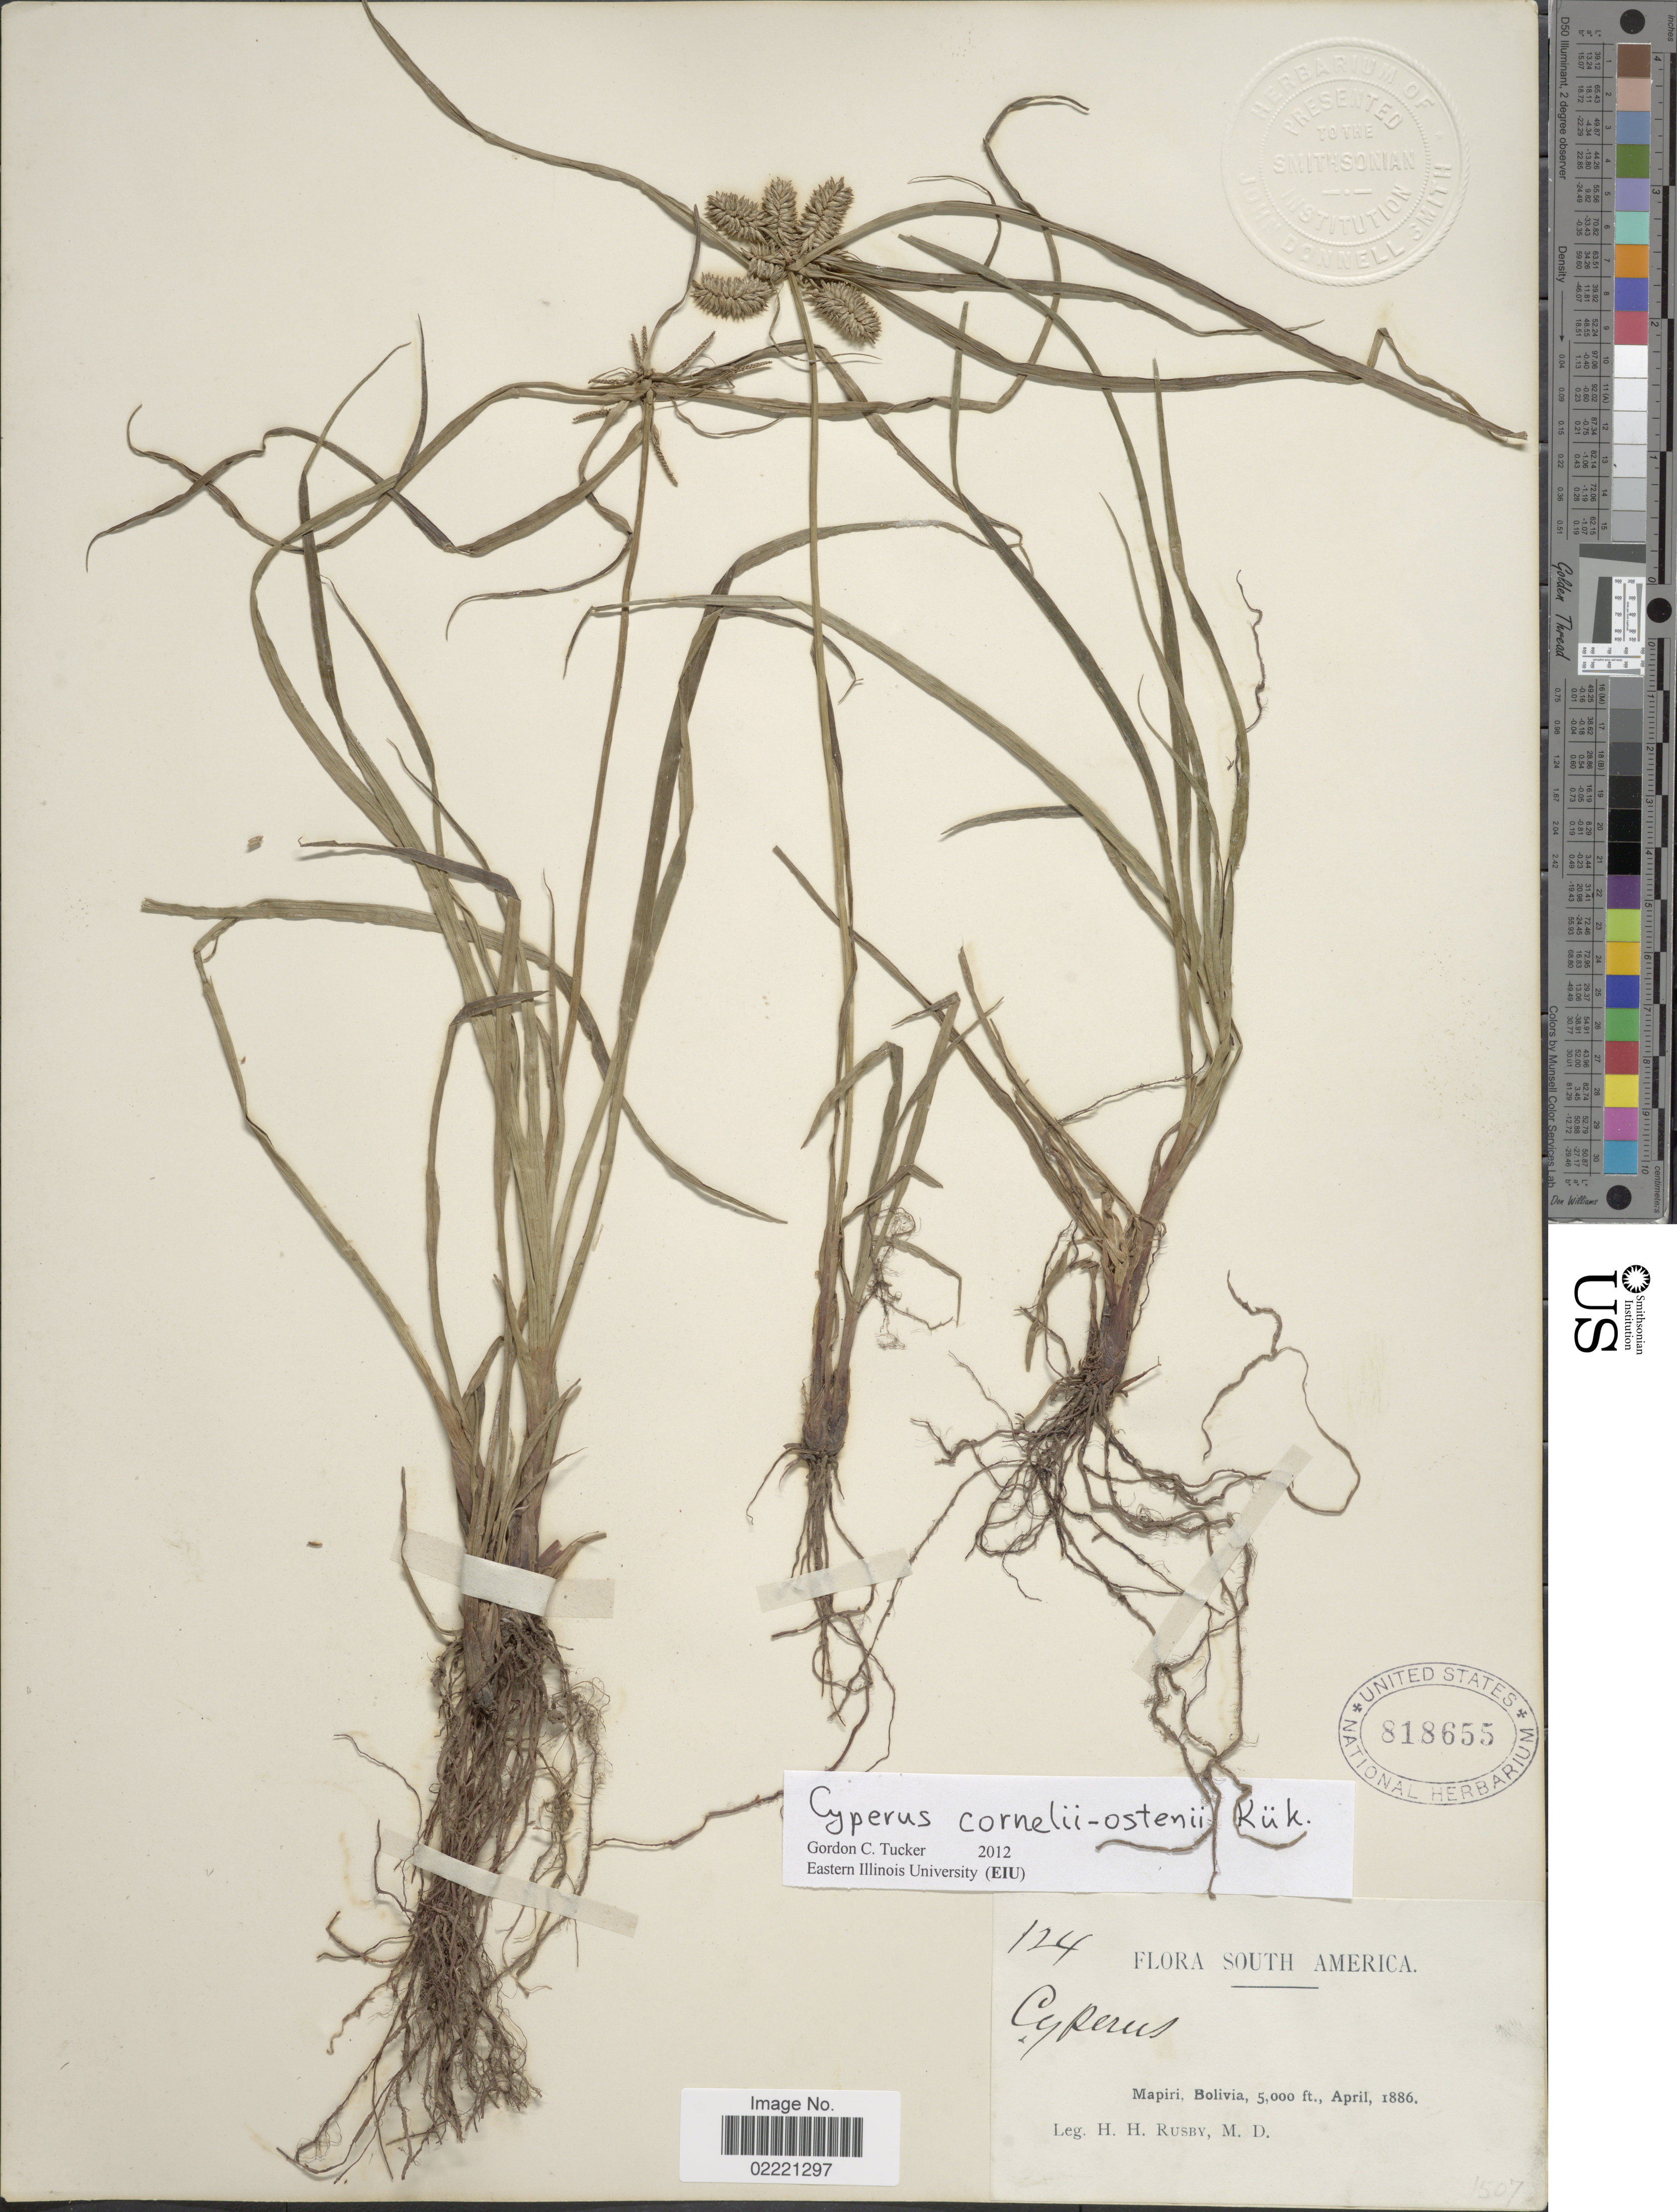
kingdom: Plantae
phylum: Tracheophyta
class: Liliopsida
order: Poales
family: Cyperaceae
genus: Cyperus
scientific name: Cyperus cornelii-ostenii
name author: Kük.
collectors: H. H. Rusby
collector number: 124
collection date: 1886-04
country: Bolivia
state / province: La Páz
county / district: Larecaja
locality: Mapiri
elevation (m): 1524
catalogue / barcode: US 818655